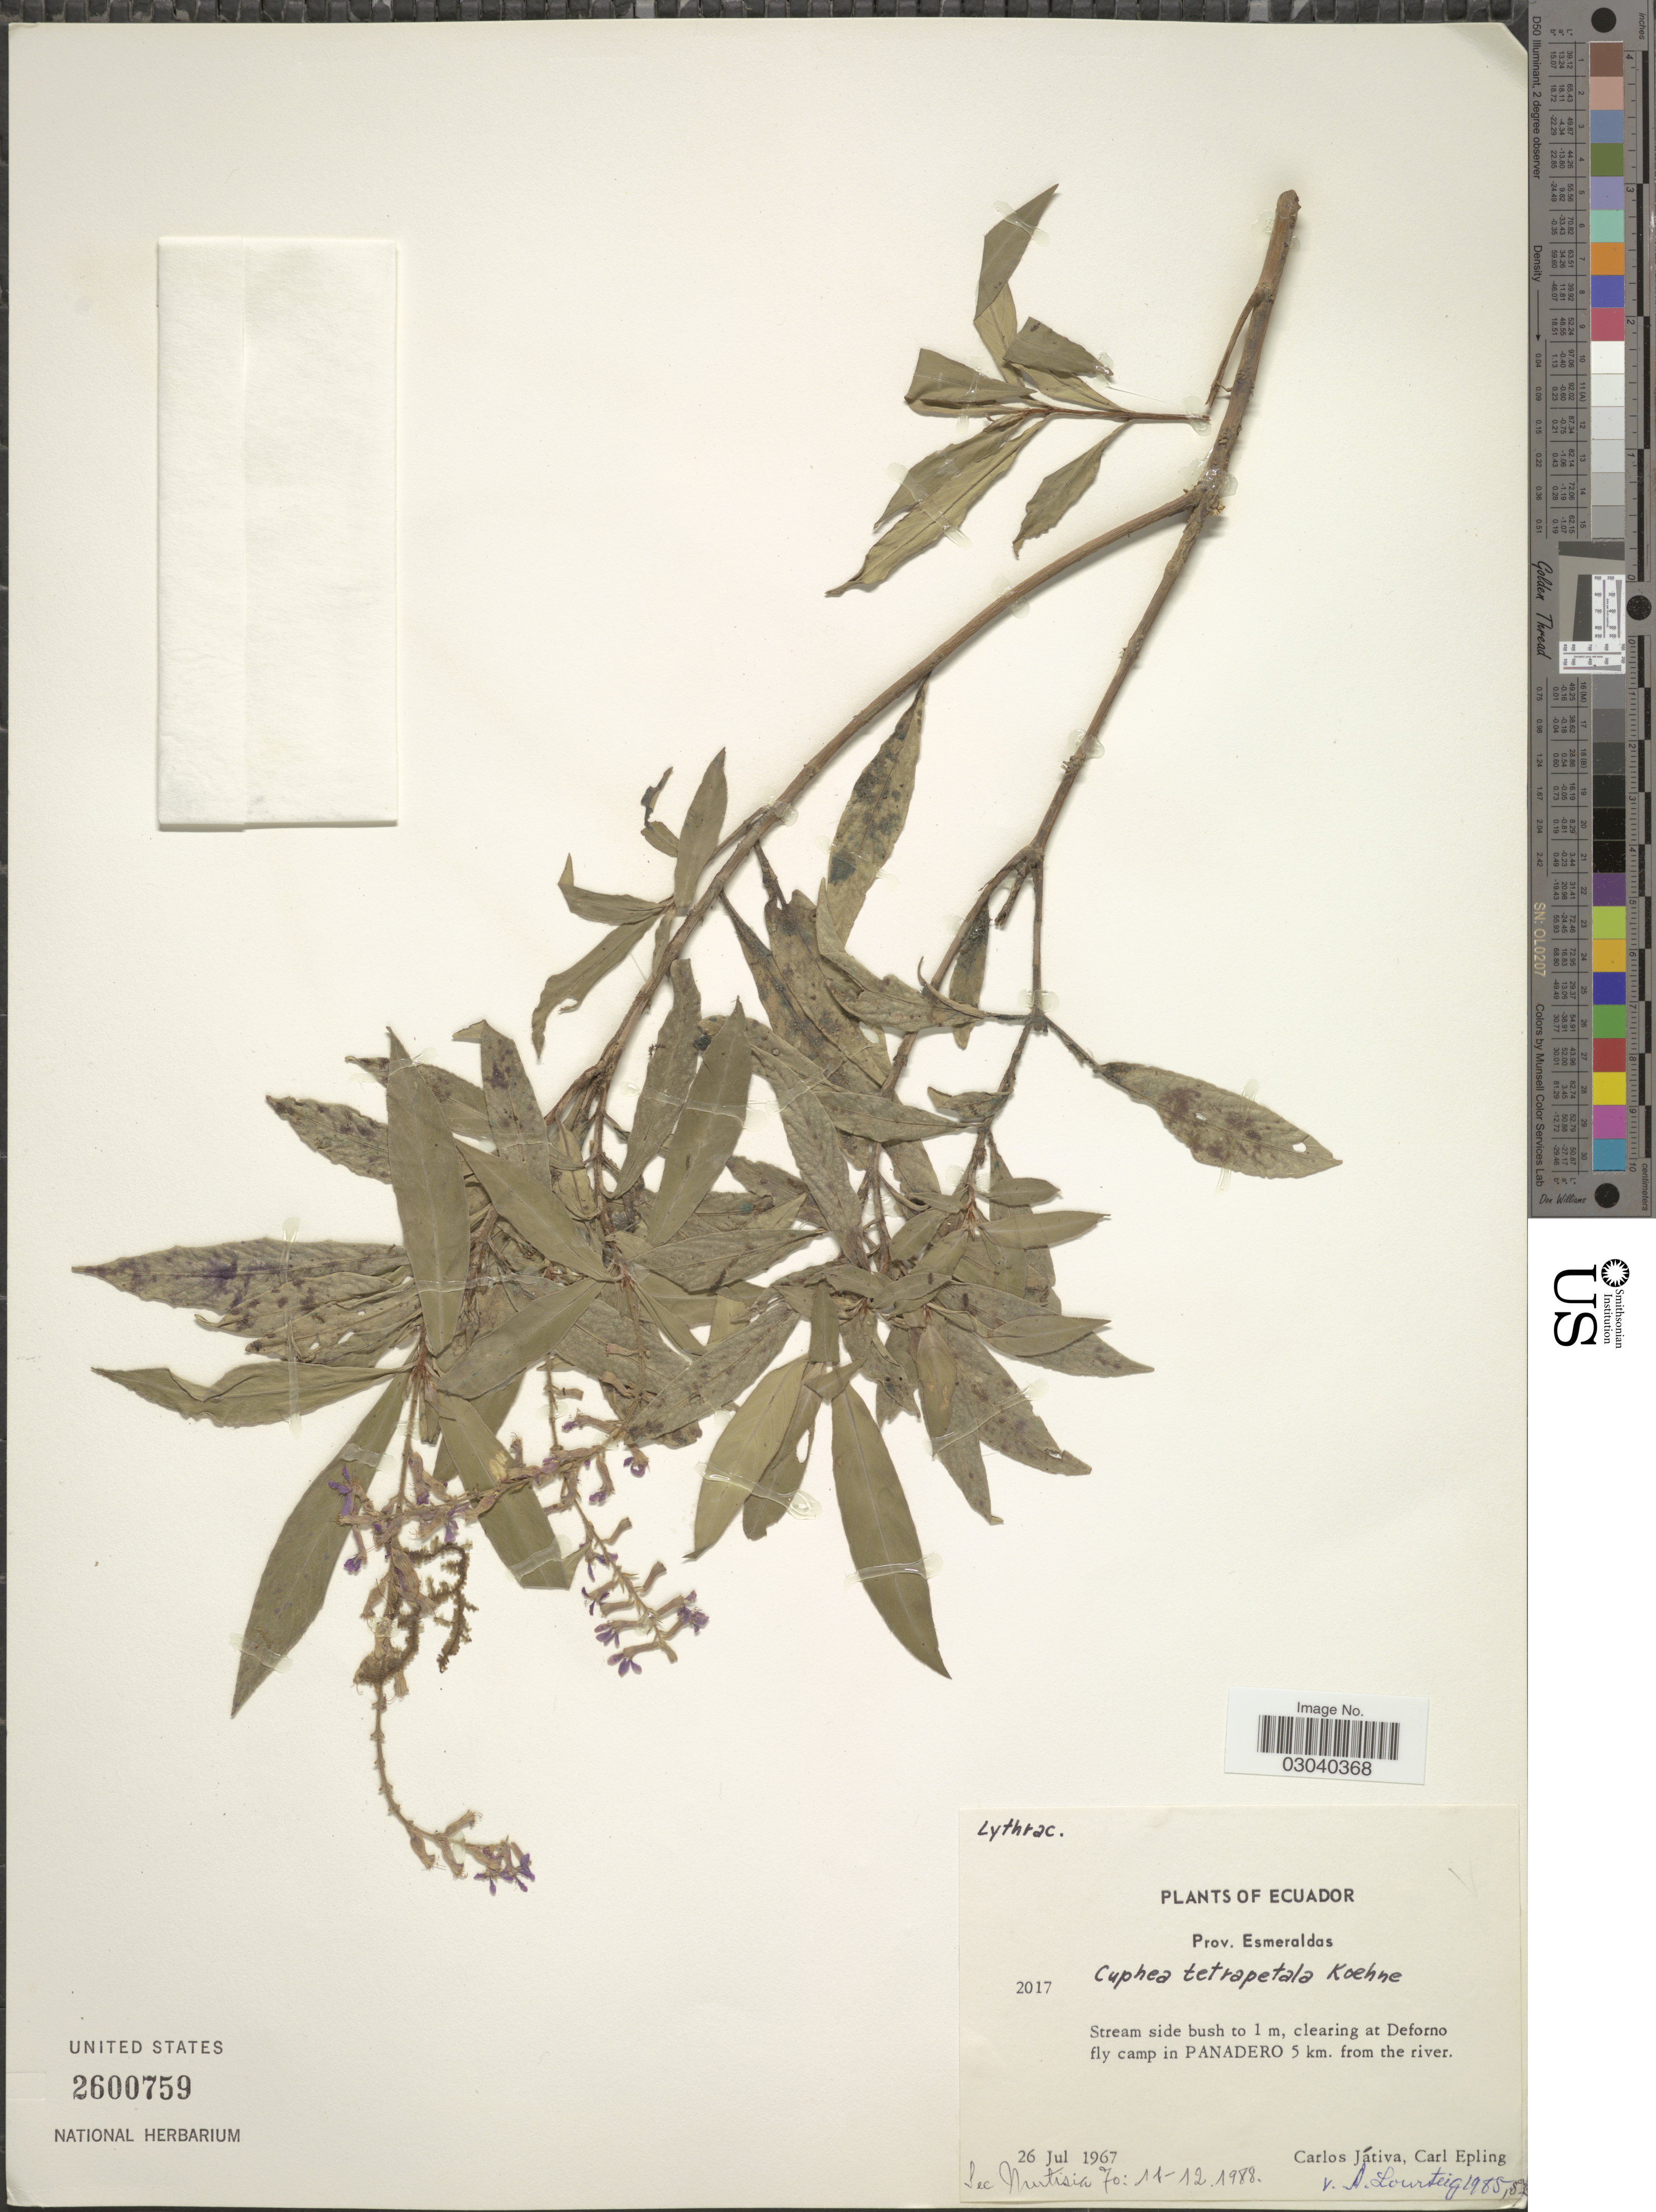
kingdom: Plantae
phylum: Tracheophyta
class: Magnoliopsida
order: Myrtales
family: Lythraceae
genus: Cuphea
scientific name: Cuphea tetrapetala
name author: Koehne in Mart.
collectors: C. D. Játiva & C. C. Epling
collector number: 2017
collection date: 1967-07-26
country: Ecuador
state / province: Esmeraldas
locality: Clearing at Deforno fly camp in Panadero 5 km. from the river.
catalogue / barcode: US 2600759